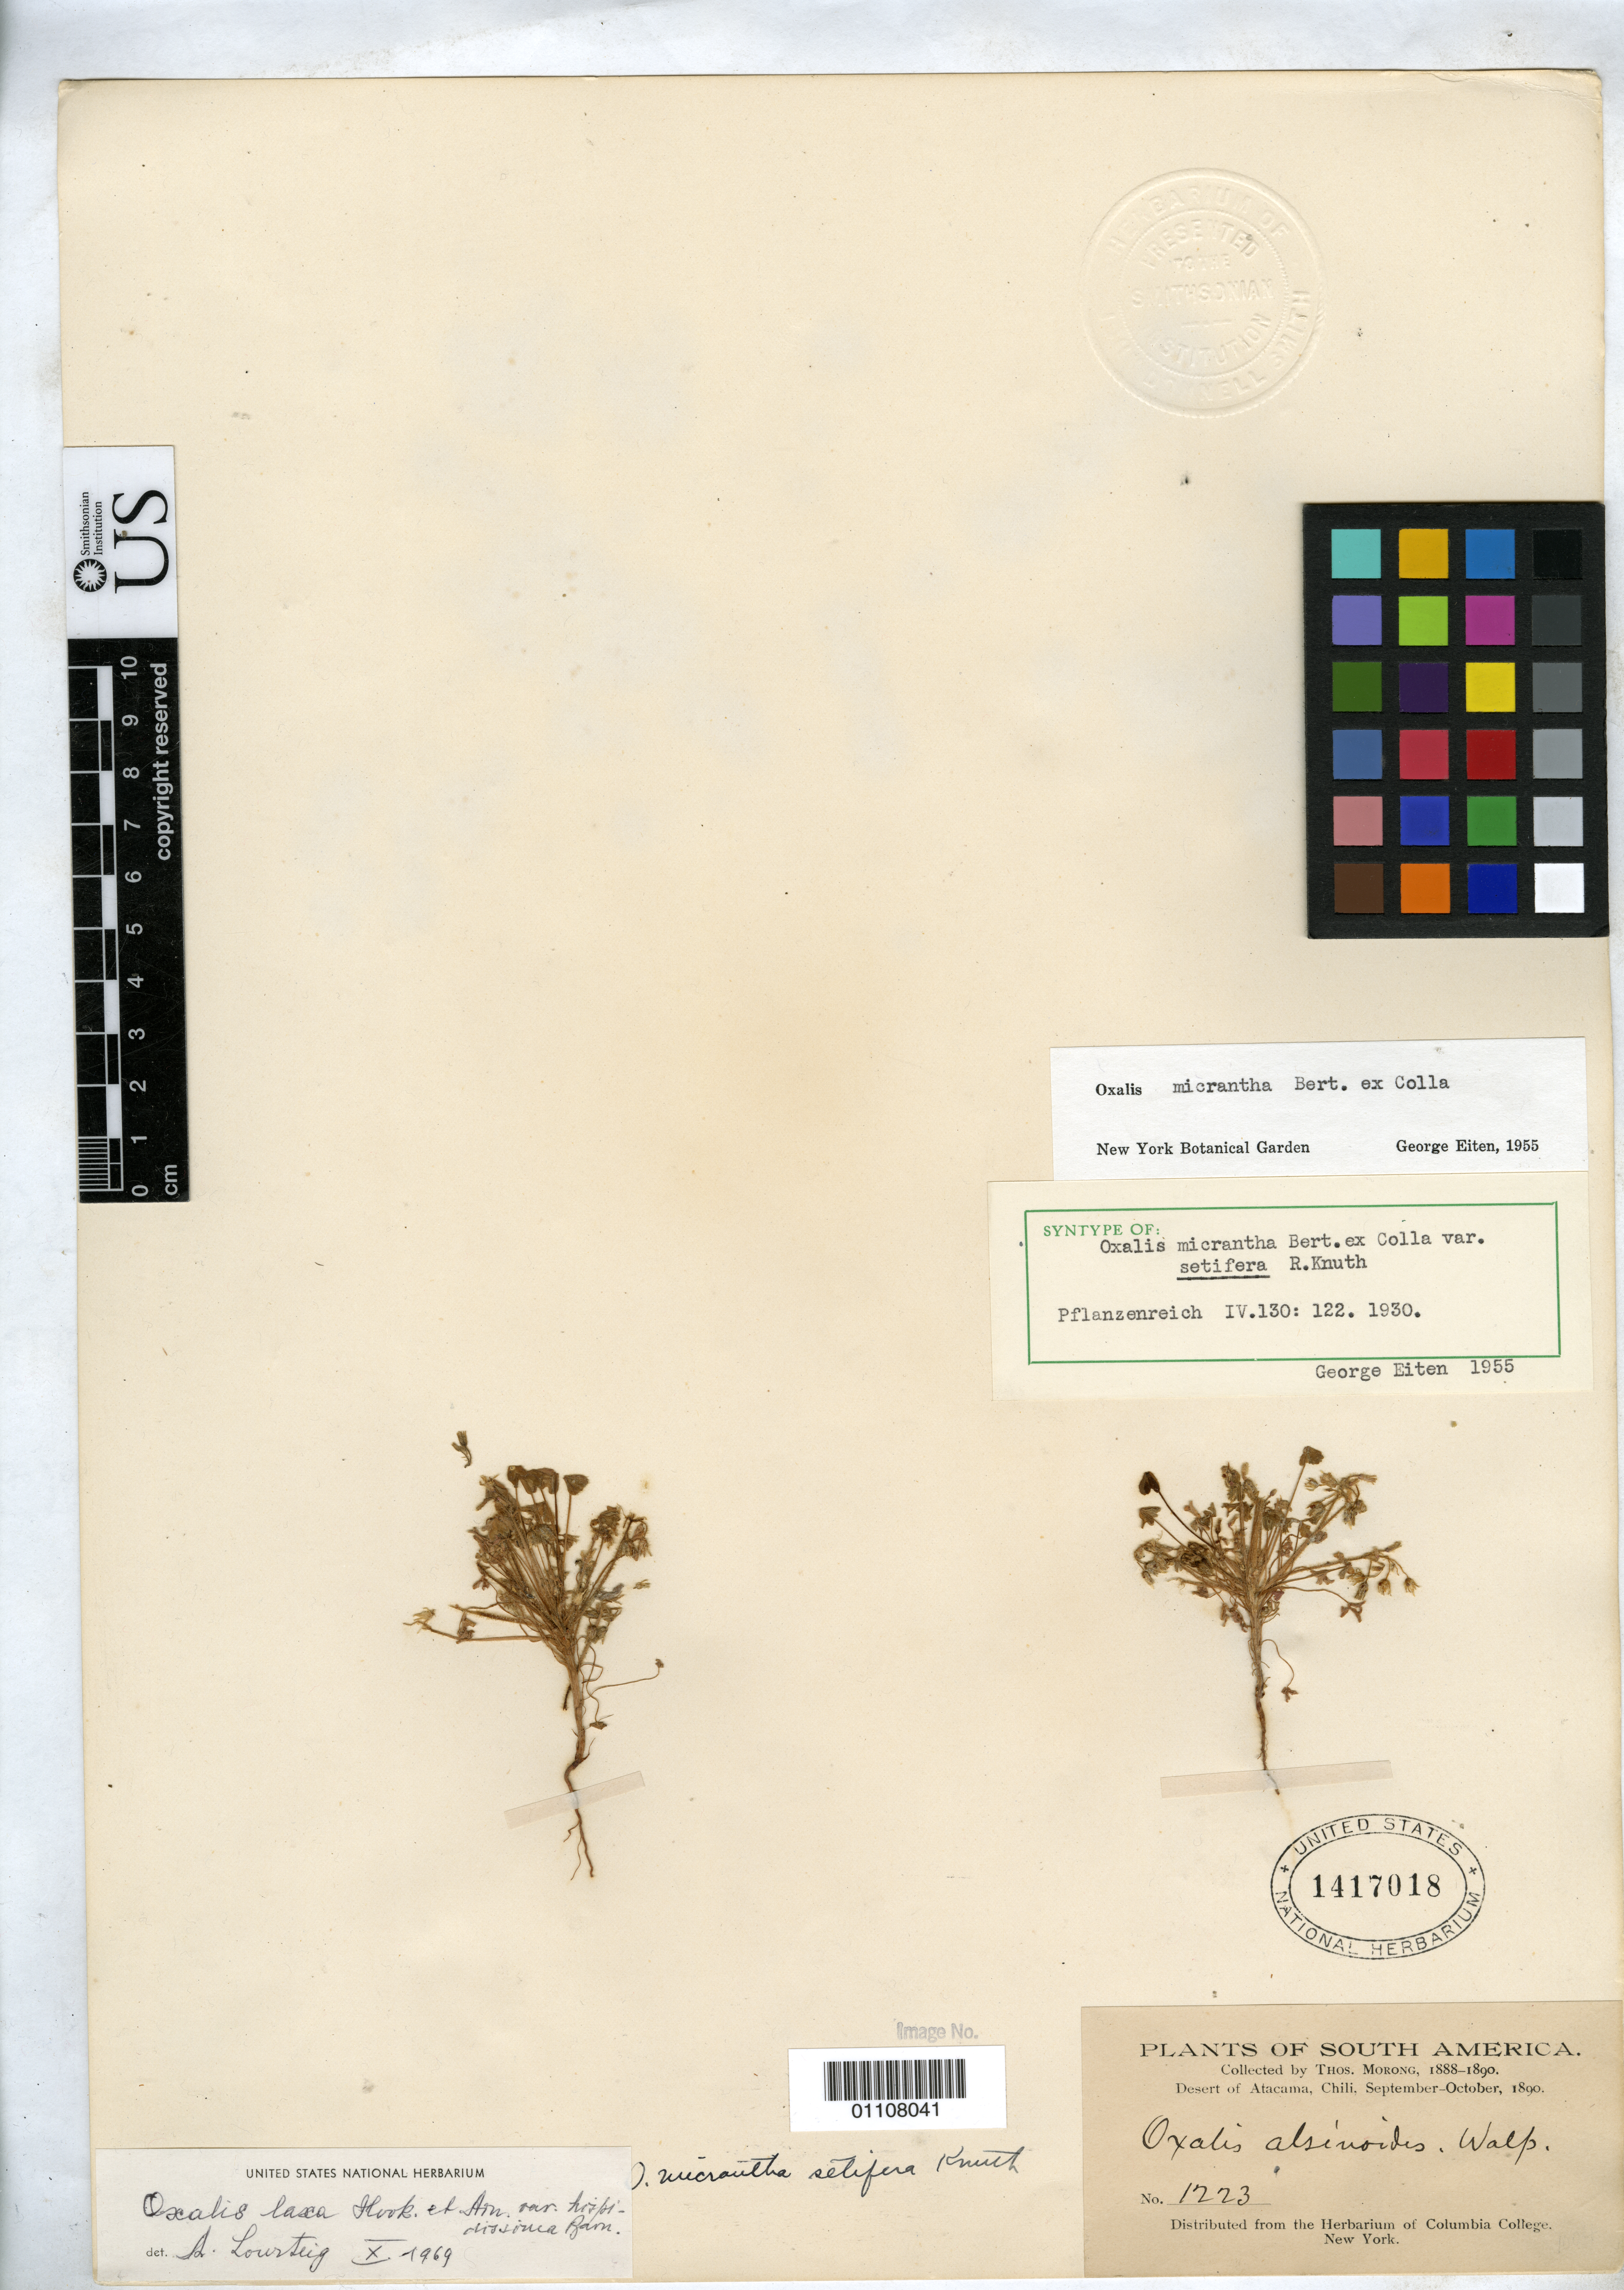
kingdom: Plantae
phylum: Tracheophyta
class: Magnoliopsida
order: Oxalidales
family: Oxalidaceae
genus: Oxalis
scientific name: Oxalis micrantha var. setifera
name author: R. Knuth in Engl.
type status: Syntype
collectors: T. Morong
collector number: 1223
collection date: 1890-09/1890-10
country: Chile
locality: Desert of Atacama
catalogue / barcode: US 1417018